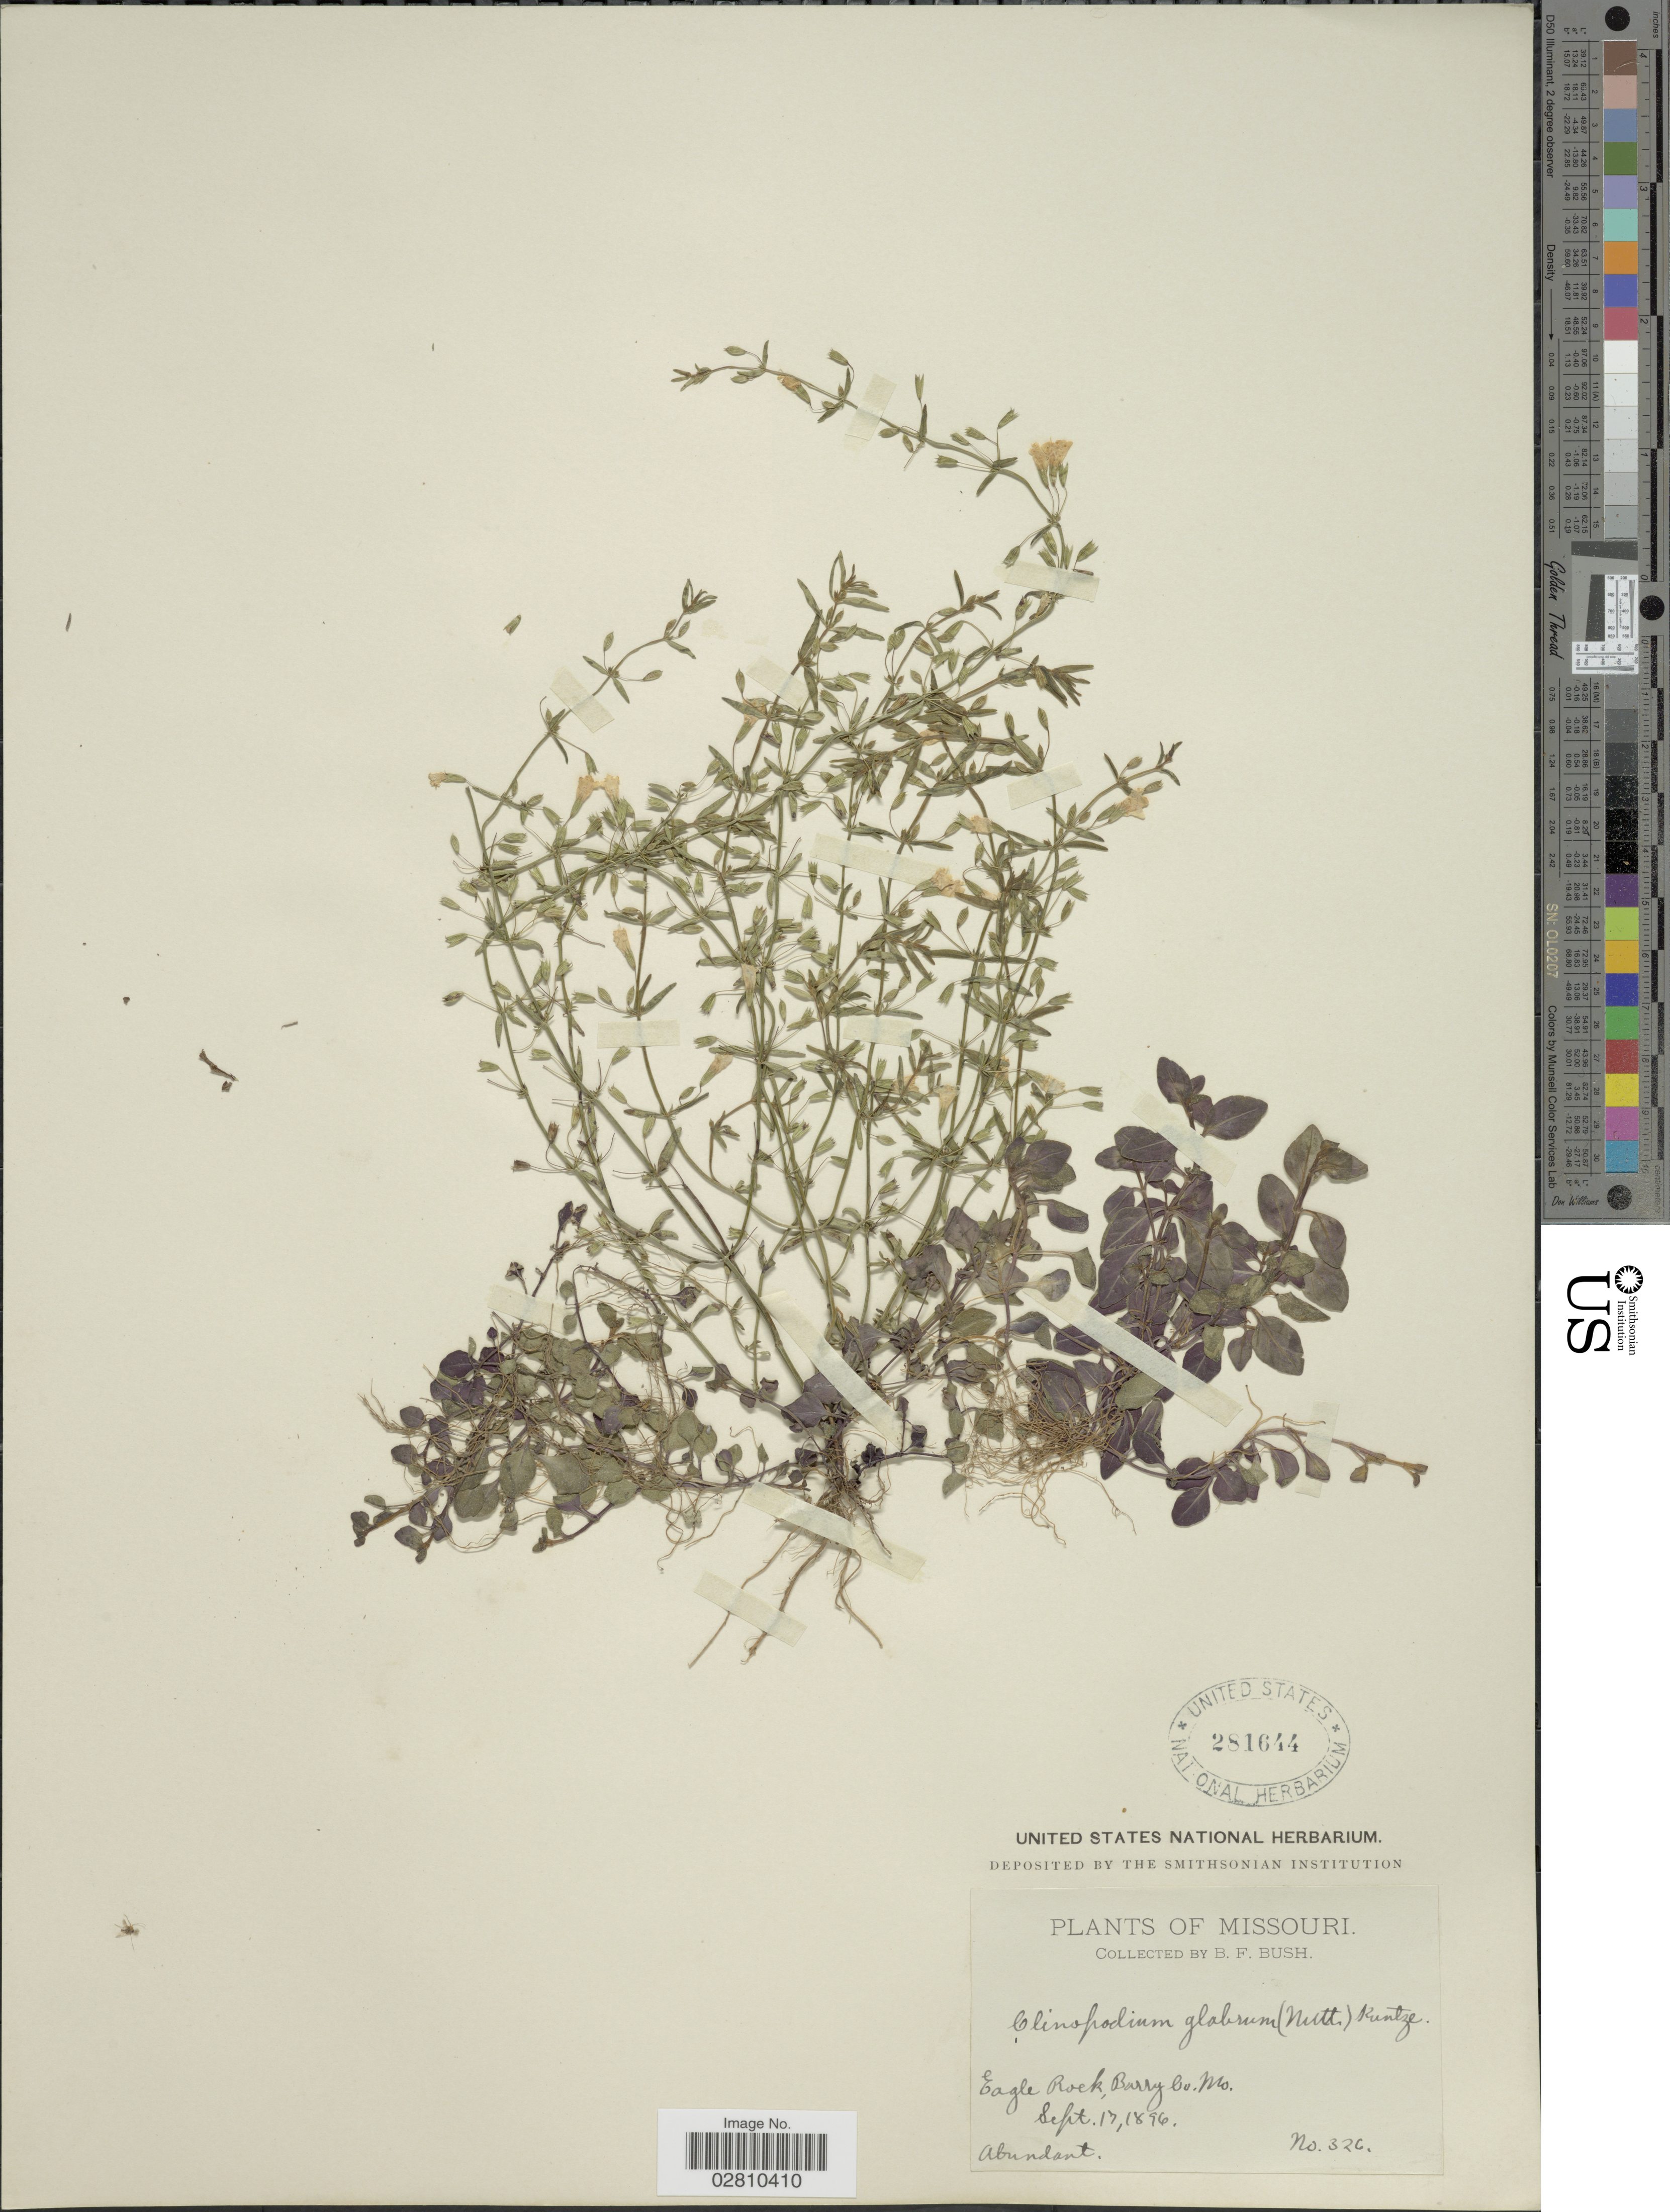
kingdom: Plantae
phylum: Tracheophyta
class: Magnoliopsida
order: Lamiales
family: Lamiaceae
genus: Clinopodium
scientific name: Clinopodium glabrum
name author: (Nutt.) Kuntze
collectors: B. F. Bush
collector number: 326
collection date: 1896-09-17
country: United States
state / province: Missouri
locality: Eagle Rock, Barry Co., Mo.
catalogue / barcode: US 281644